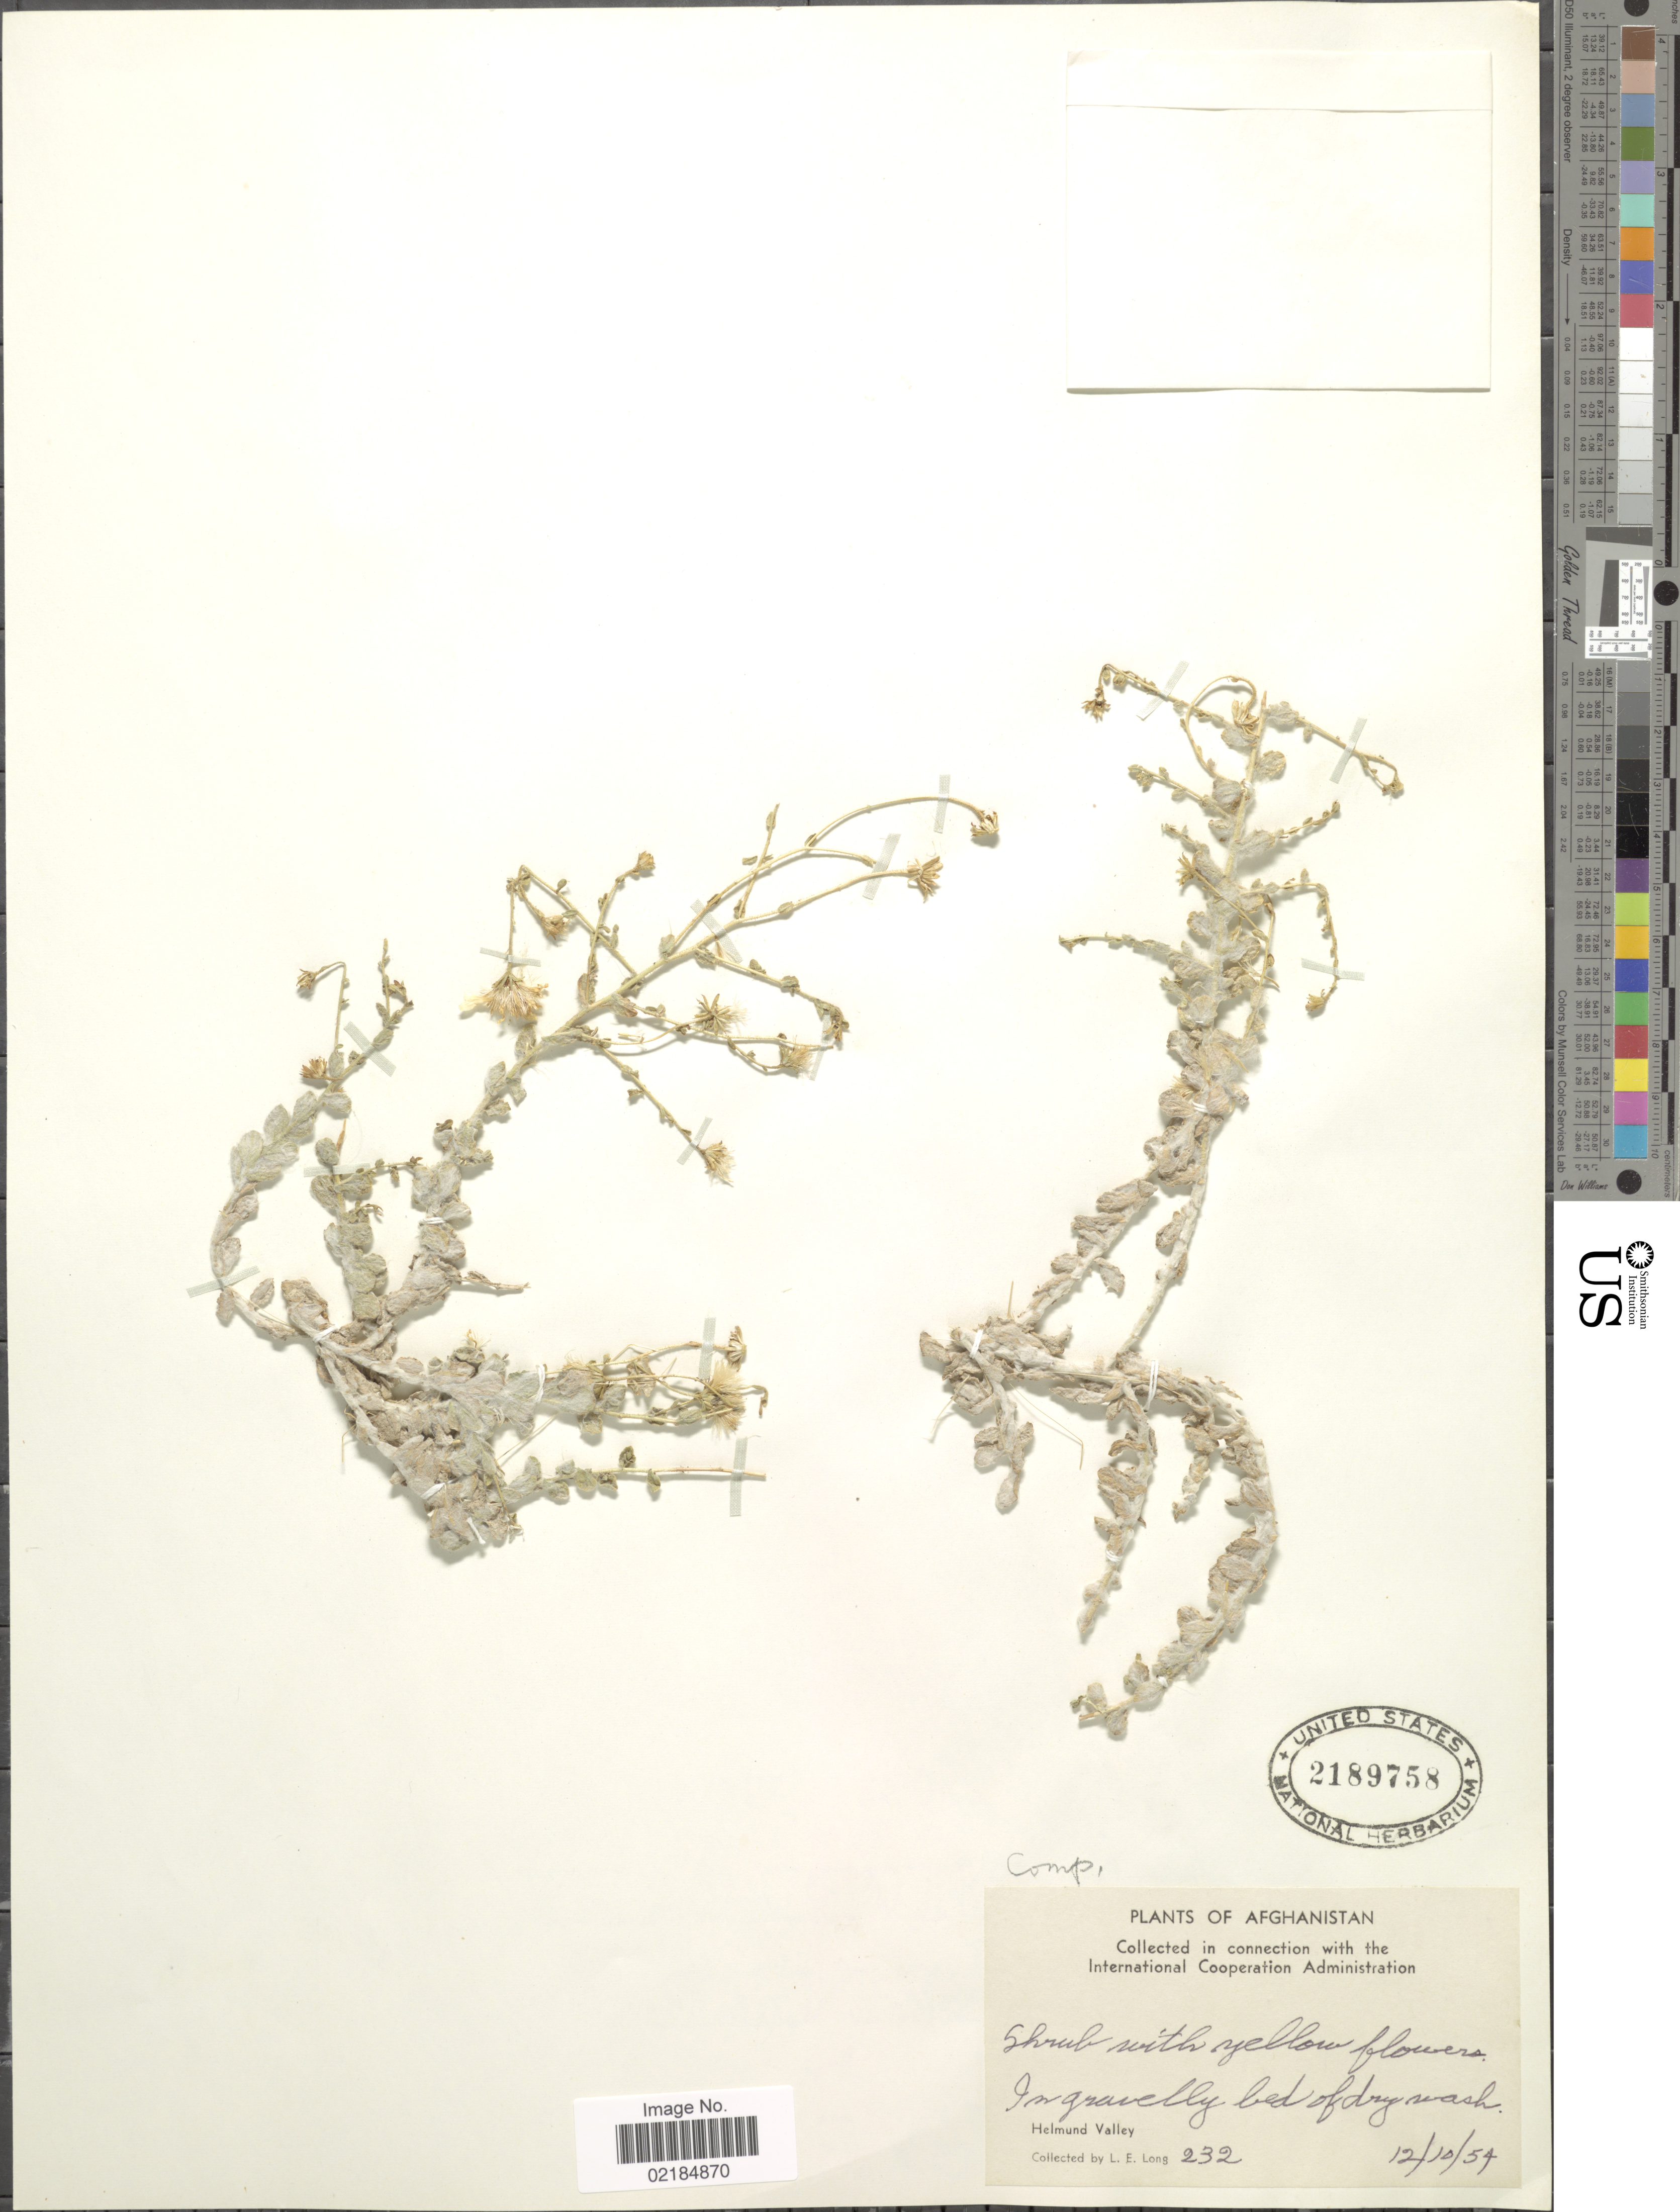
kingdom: Plantae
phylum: Tracheophyta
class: Magnoliopsida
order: Asterales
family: Asteraceae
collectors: L. E. Long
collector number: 232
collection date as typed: Transcribed d/m/y: 12/10/54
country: Afghanistan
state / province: Helmand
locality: In gravelly bed of dry wash. Helmund Valley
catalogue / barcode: US 2189758